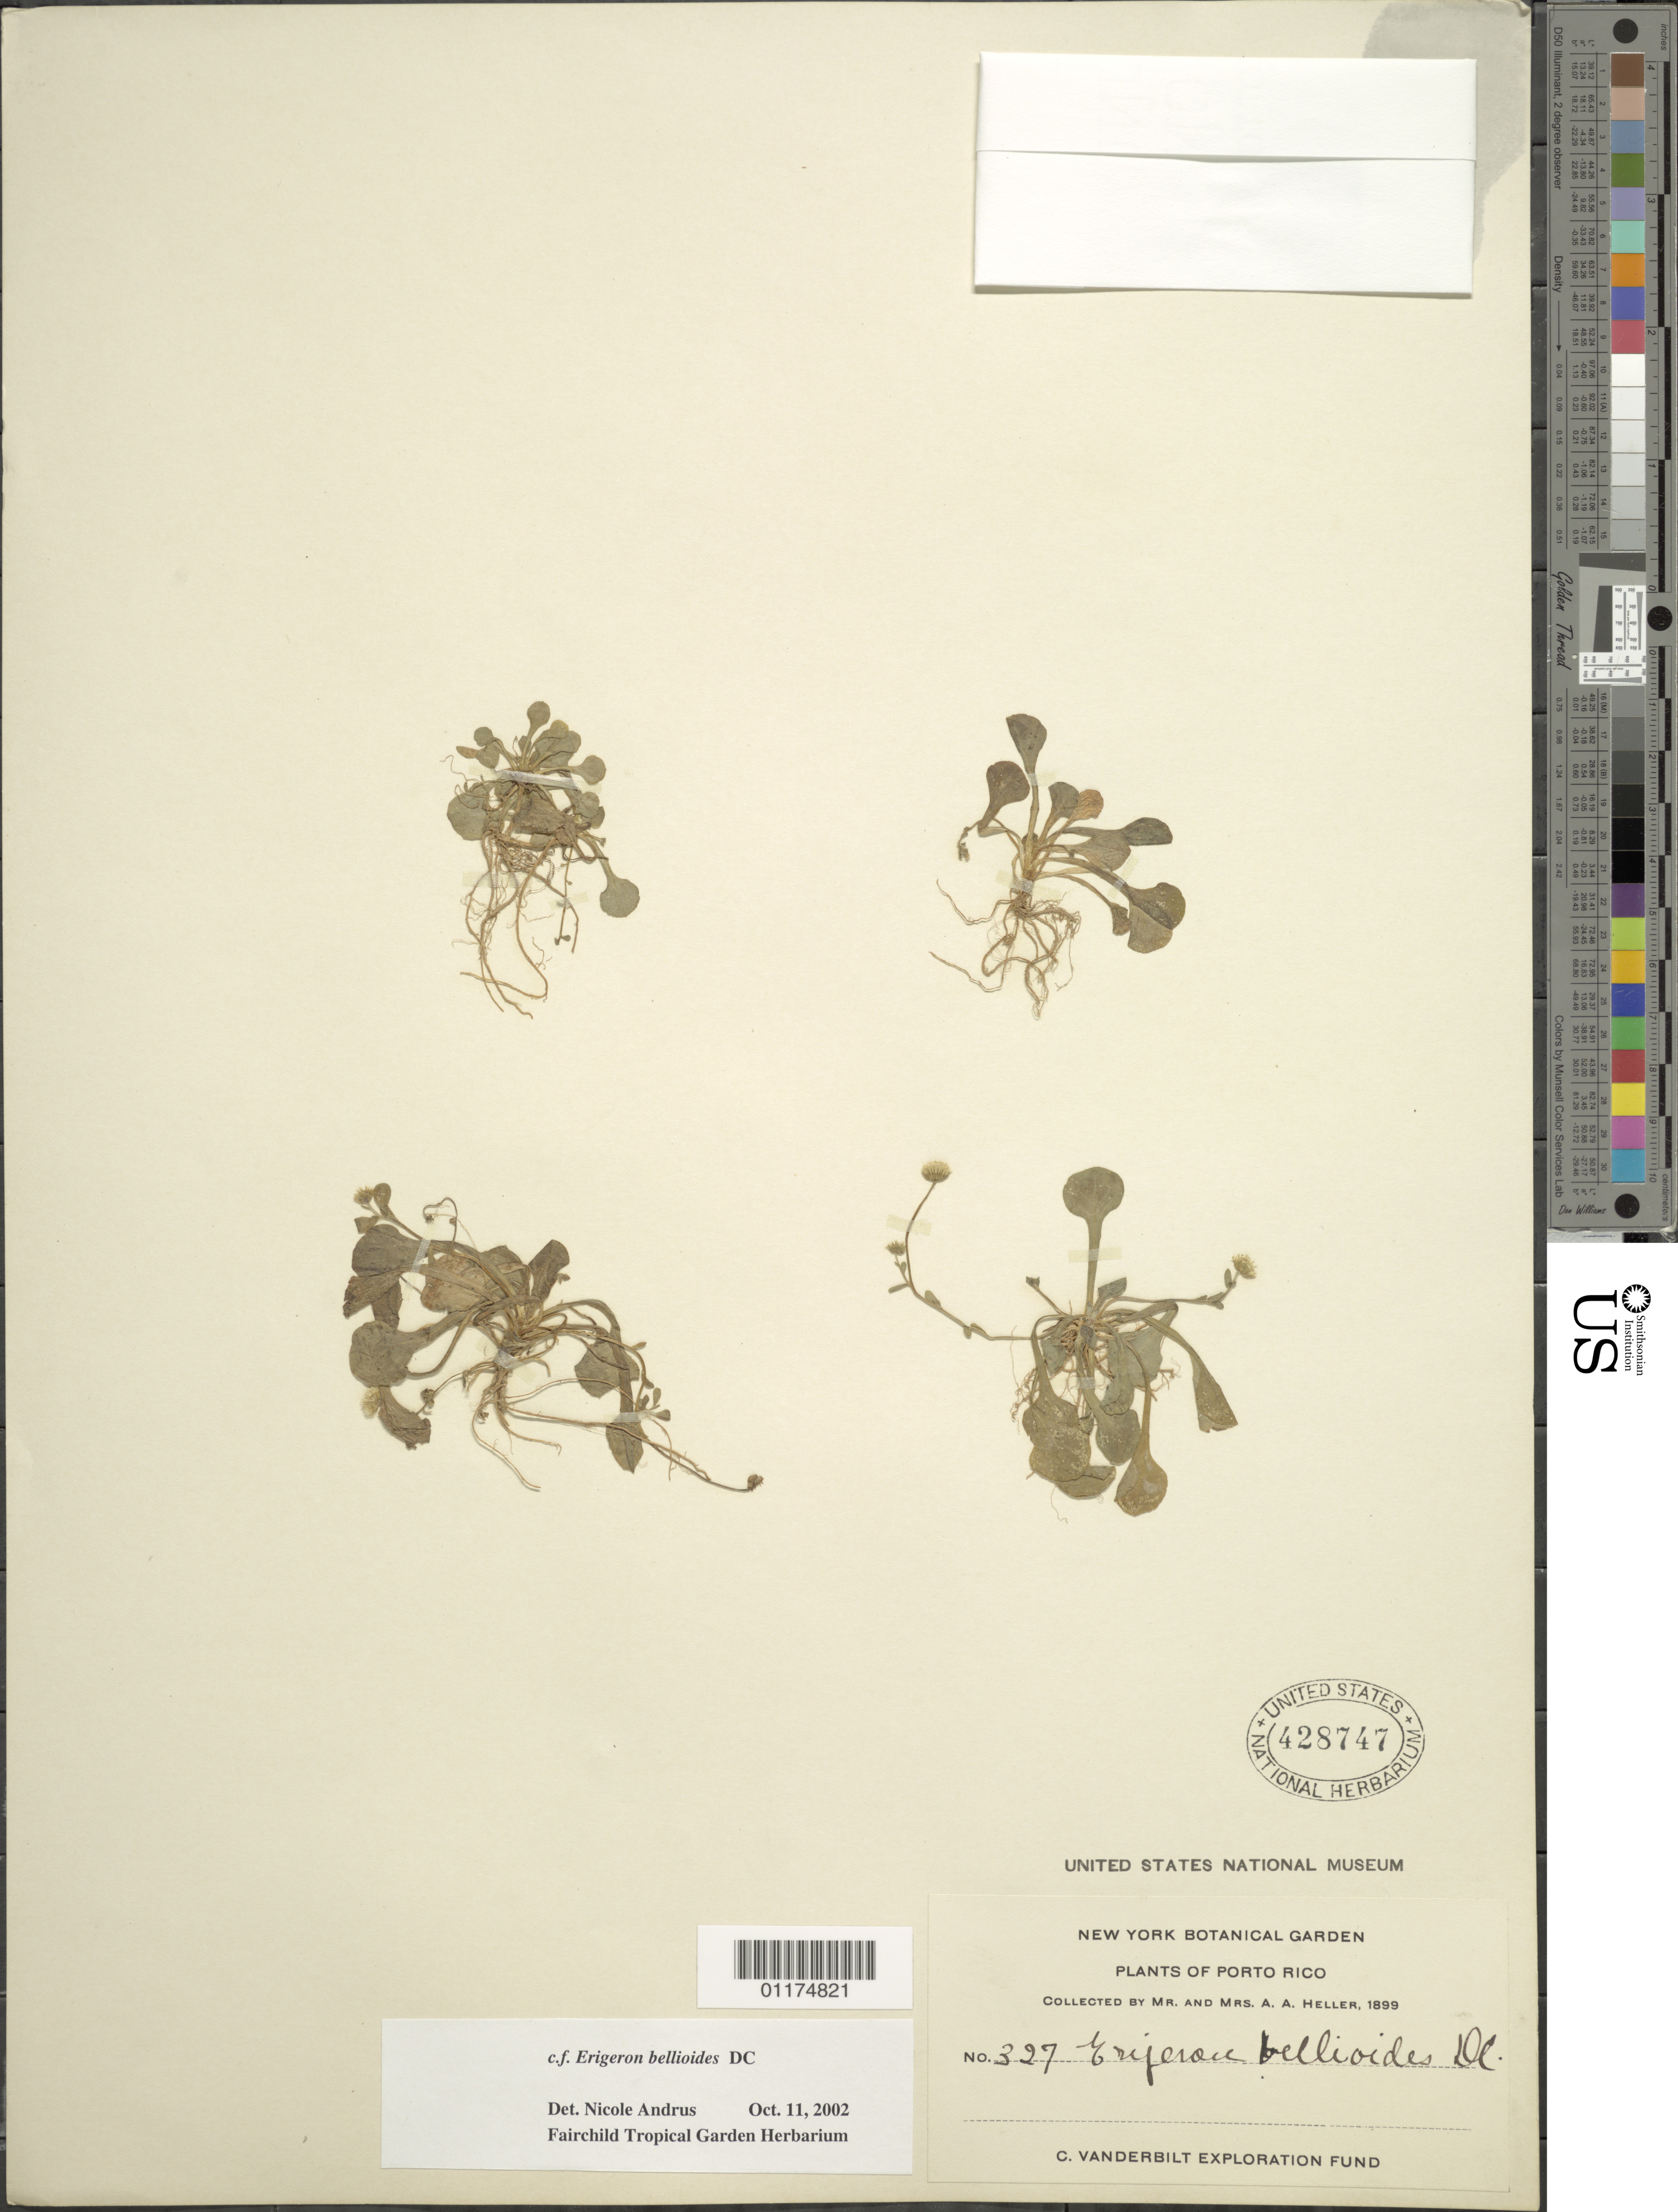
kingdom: Plantae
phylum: Tracheophyta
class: Magnoliopsida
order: Asterales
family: Asteraceae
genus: Erigeron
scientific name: Erigeron bellioides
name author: DC.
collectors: A. A. Heller & E. G. Heller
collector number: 327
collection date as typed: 1899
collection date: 1899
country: Puerto Rico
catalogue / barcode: US 428747